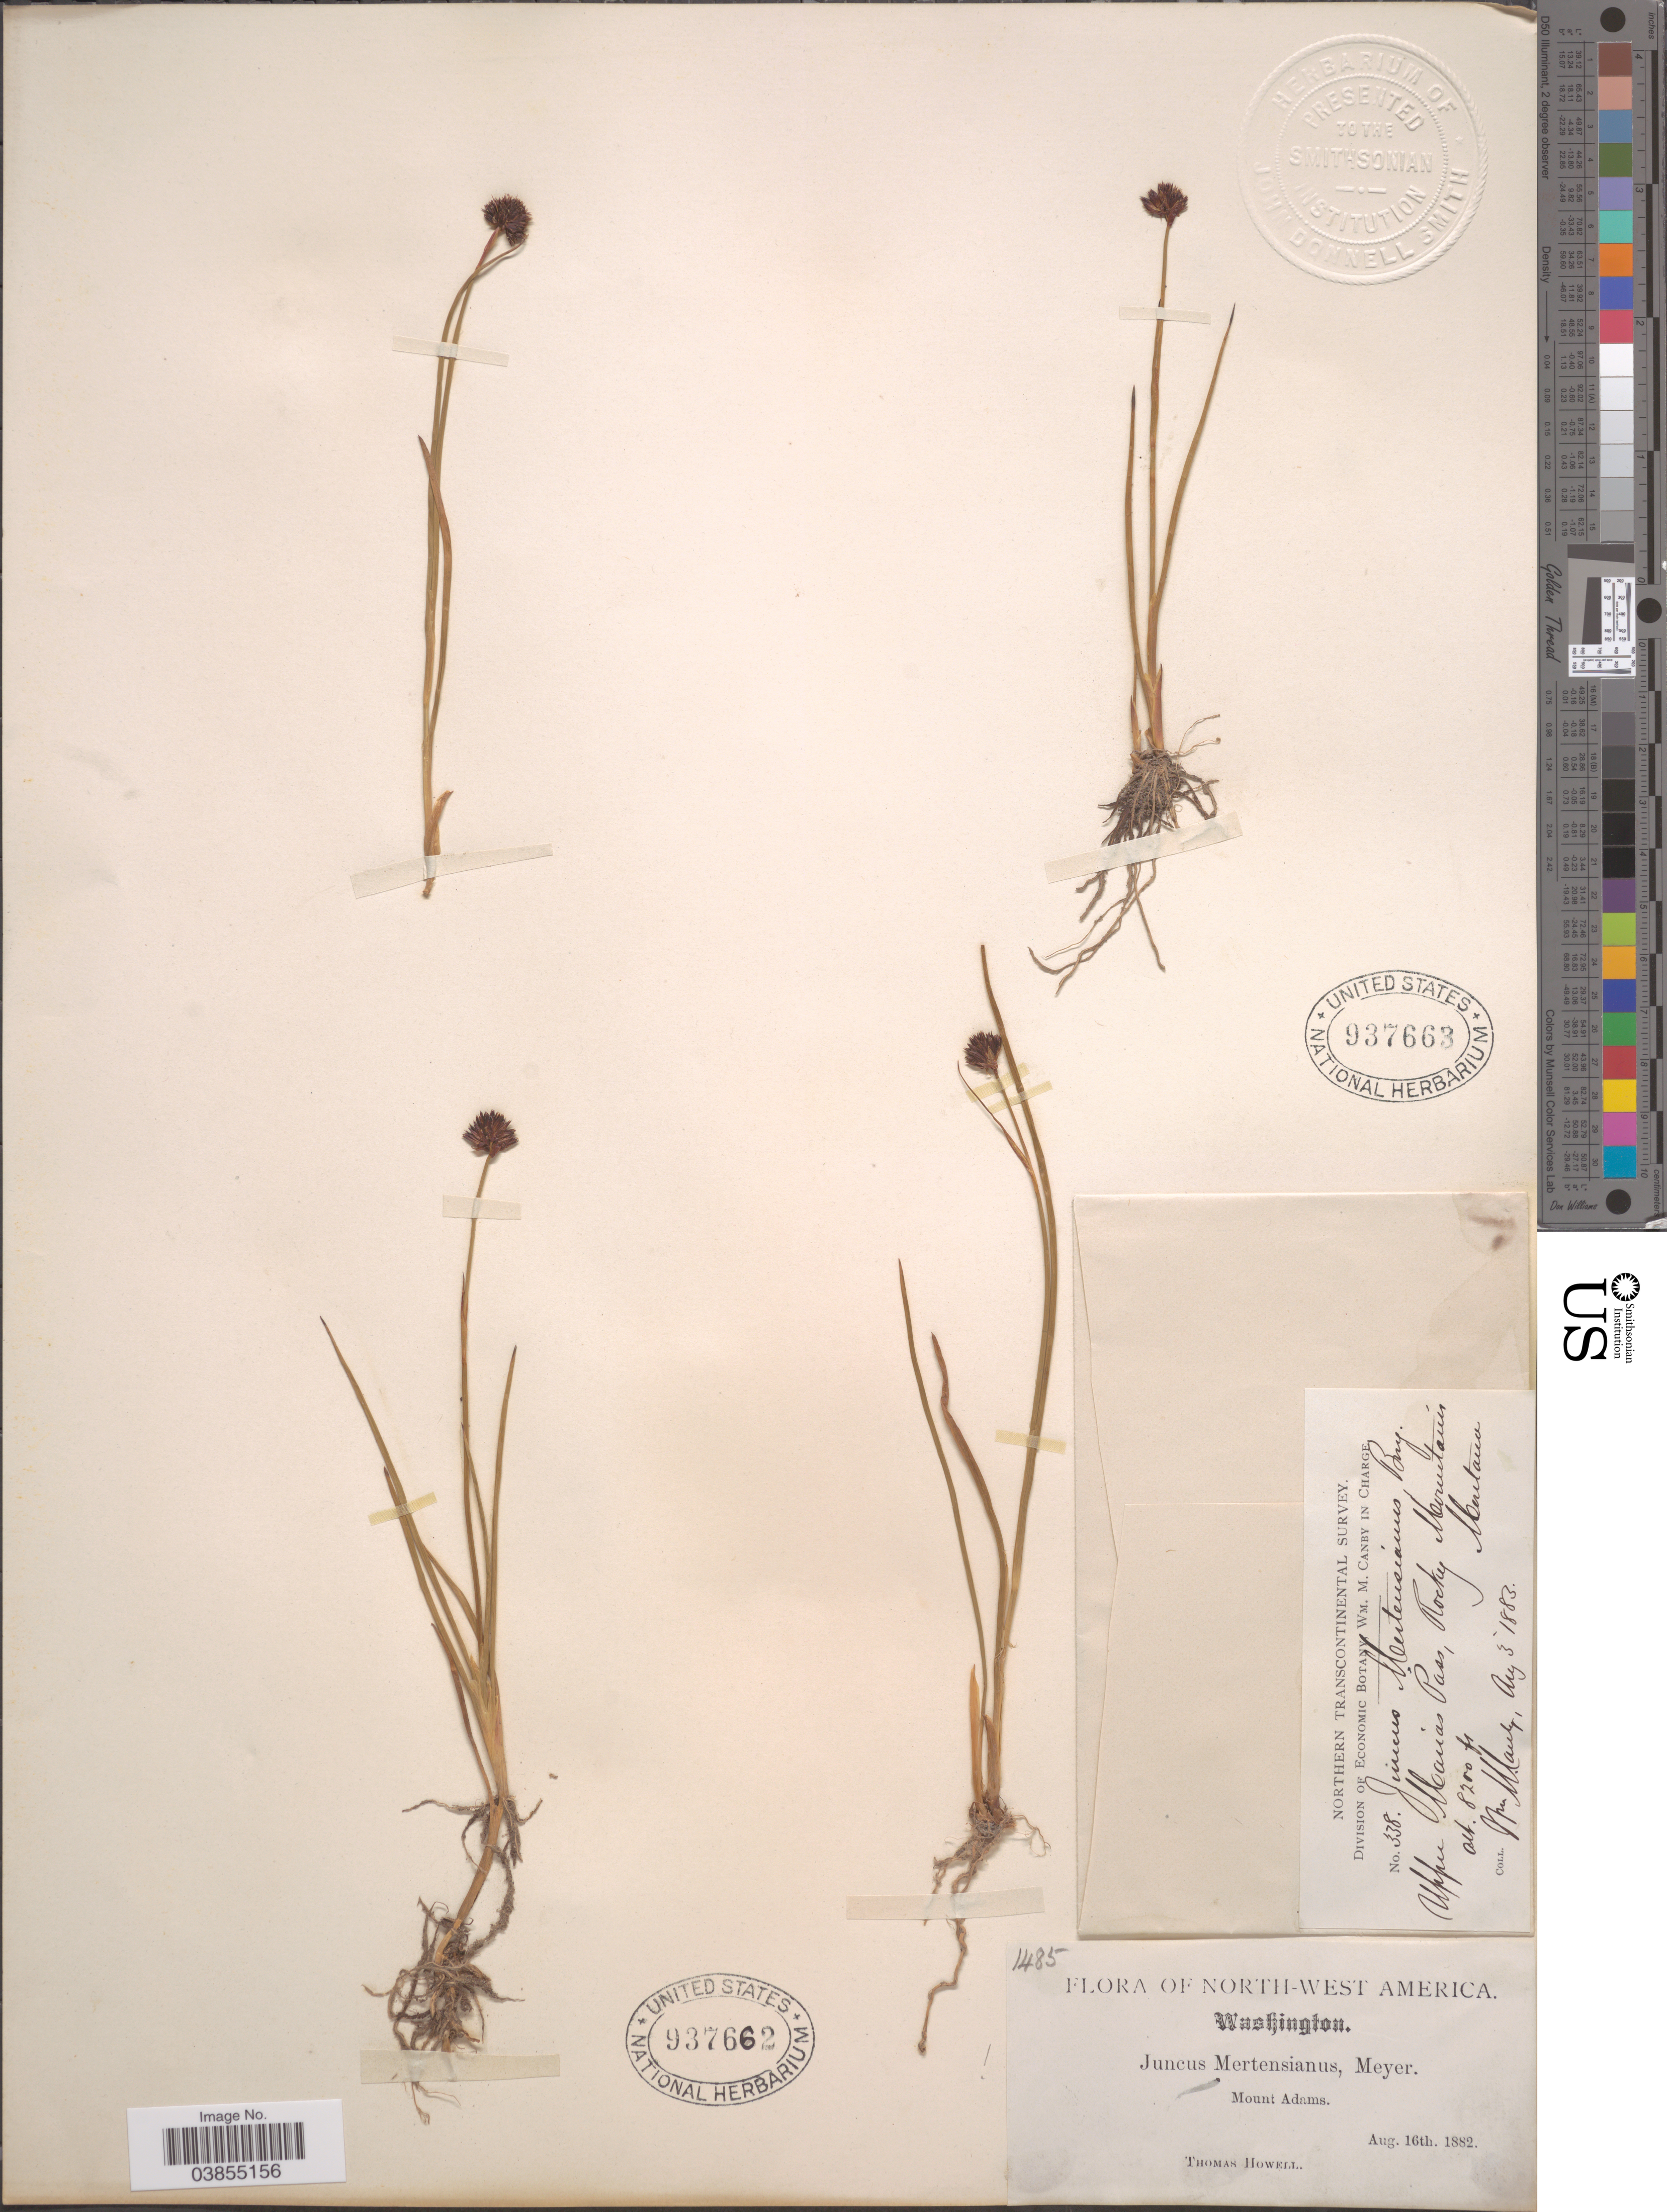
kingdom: Plantae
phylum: Tracheophyta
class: Liliopsida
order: Poales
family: Juncaceae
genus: Juncus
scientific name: Juncus mertensianus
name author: Bong.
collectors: W. M. Canby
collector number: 338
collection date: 1883-08-03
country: United States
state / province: Montana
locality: Northern Transcontinental Survey Upper Marias Pass, Rocky Mountain.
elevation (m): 2499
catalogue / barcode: US 937663-2